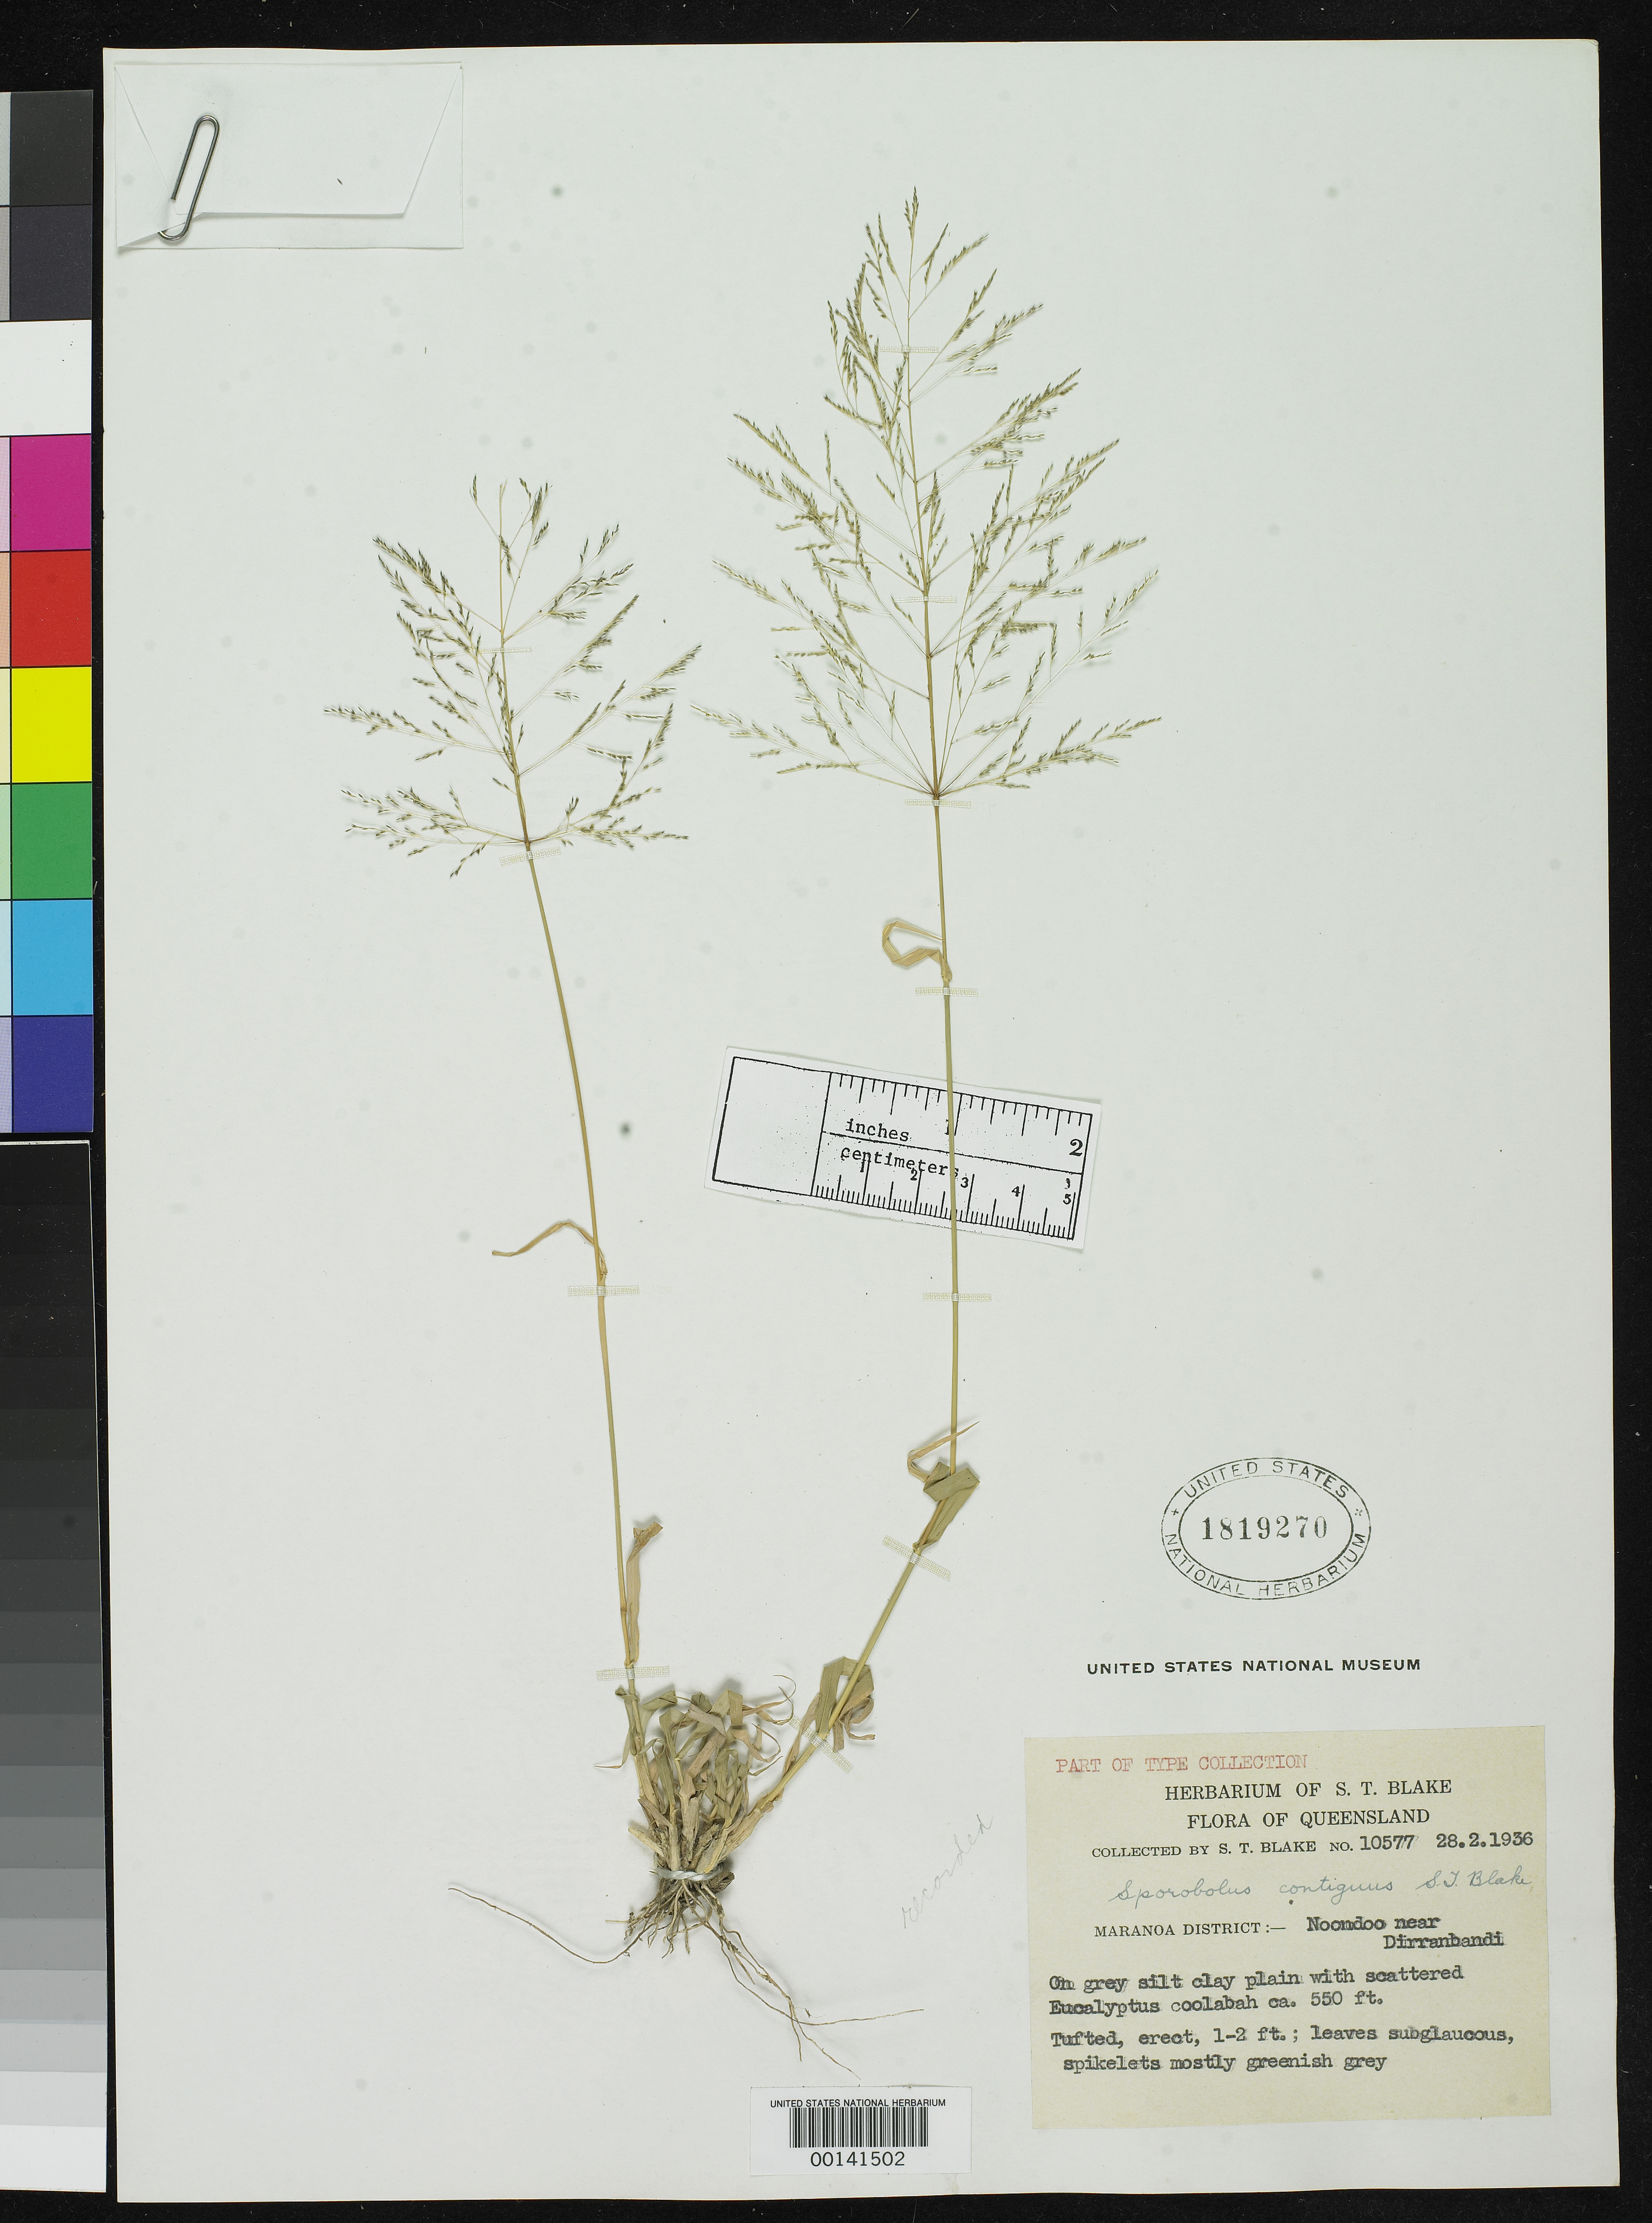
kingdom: Plantae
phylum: Tracheophyta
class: Liliopsida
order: Poales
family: Poaceae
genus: Sporobolus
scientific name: Sporobolus contiguus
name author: S.T. Blake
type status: Isotype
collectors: S. T. Blake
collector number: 10577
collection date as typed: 28 Feb 1936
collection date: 1936-02-28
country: Australia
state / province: Queensland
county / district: Maranoa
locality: Noondoo near Dirranbandi.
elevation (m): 168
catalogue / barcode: US 1819270